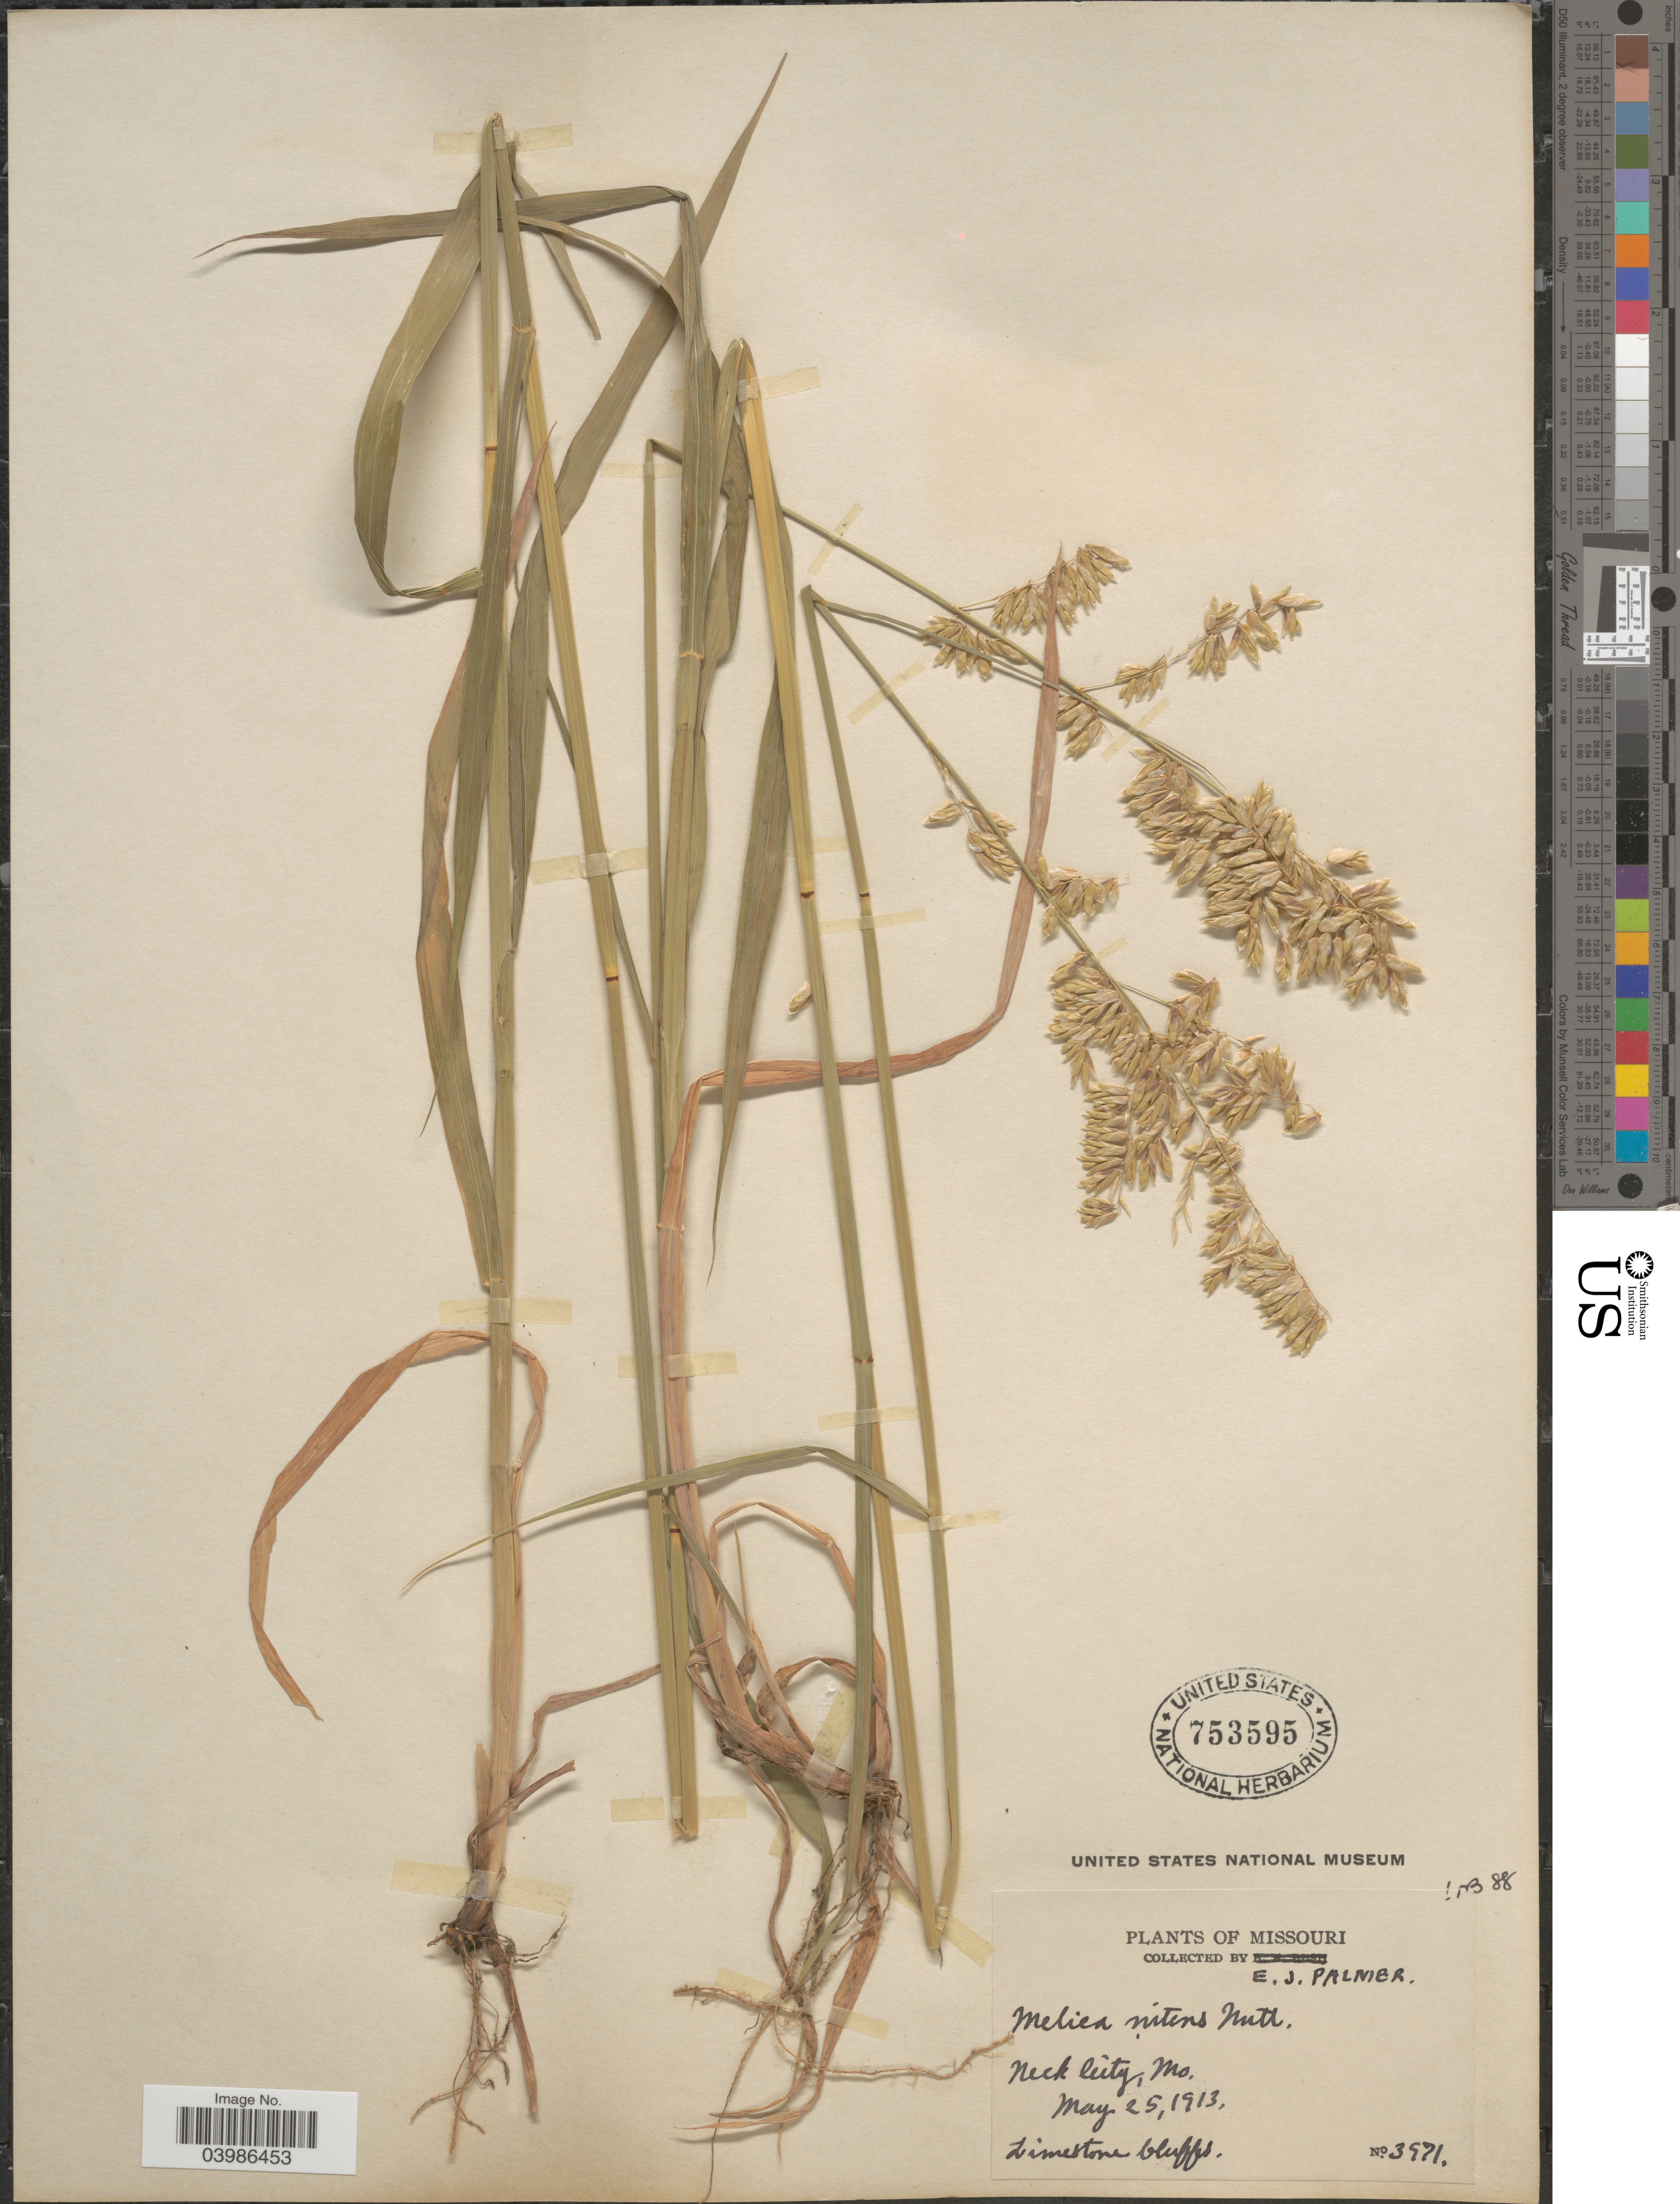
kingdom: Plantae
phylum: Tracheophyta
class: Liliopsida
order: Poales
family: Poaceae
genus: Melica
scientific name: Melica nitens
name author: (Scribn.) Nutt. ex Piper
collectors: E. J. Palmer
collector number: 3971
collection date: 1913-05-25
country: United States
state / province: Missouri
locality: Neck City.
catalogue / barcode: US 753595